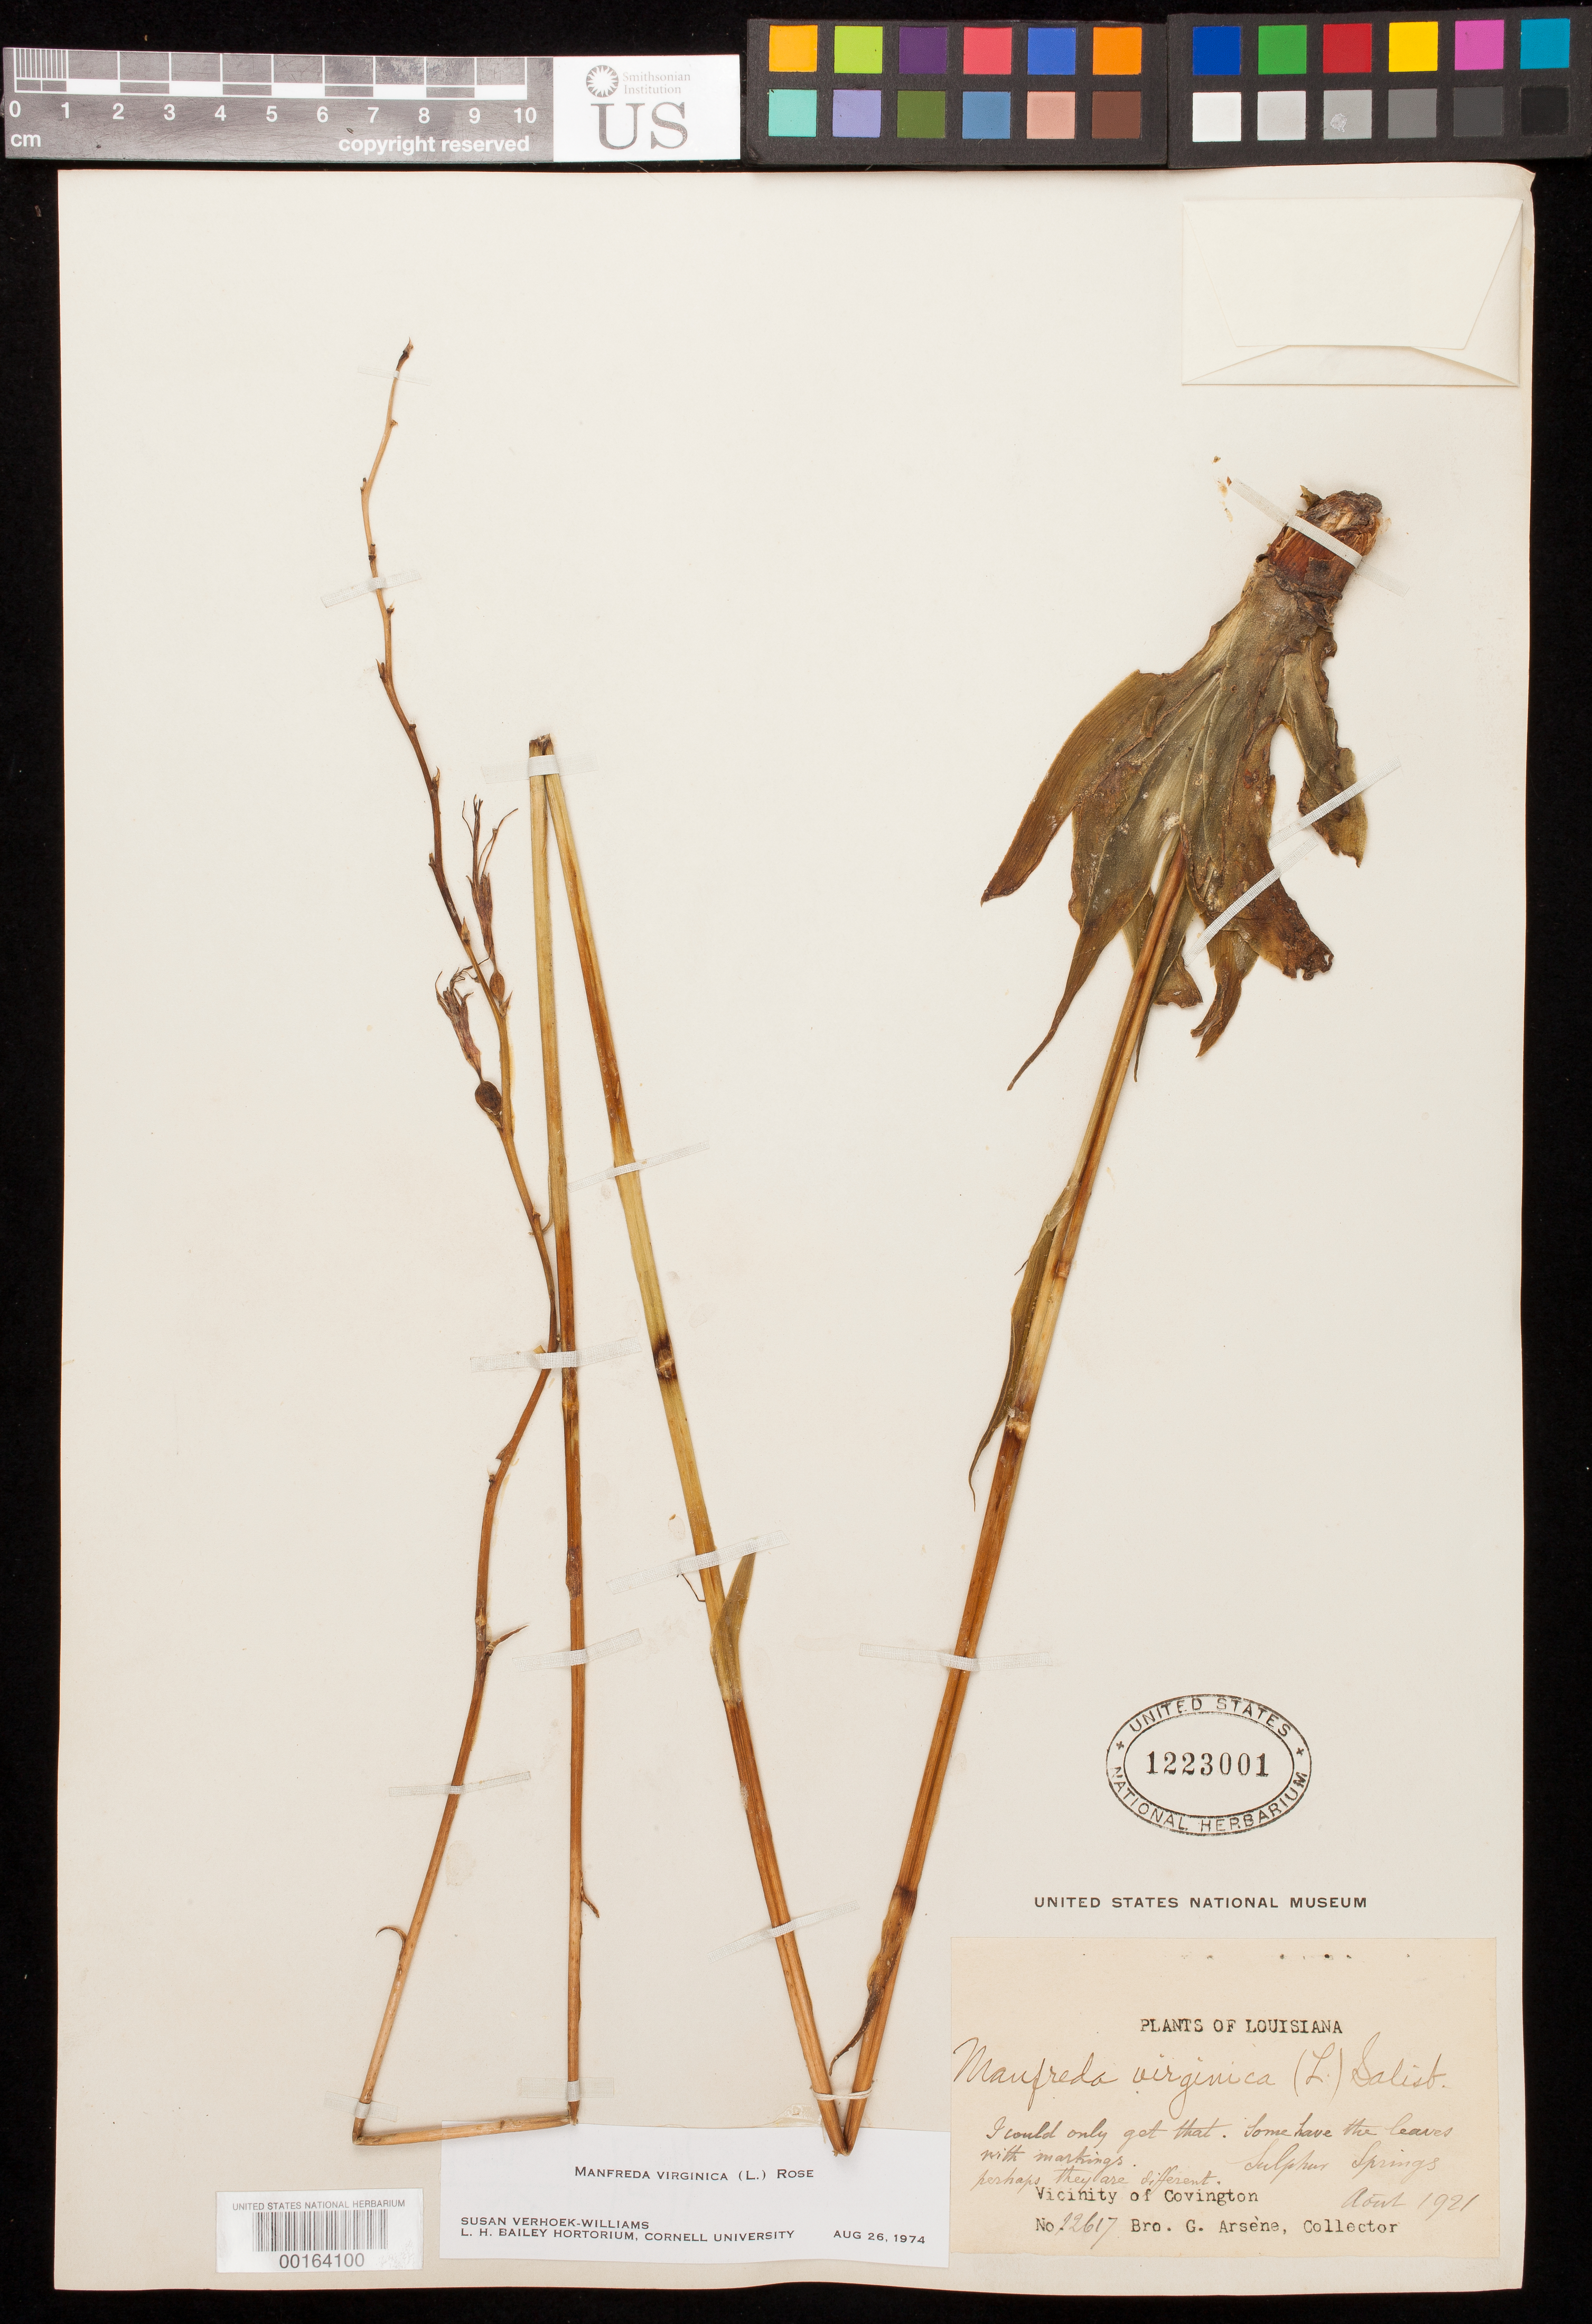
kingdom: Plantae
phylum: Tracheophyta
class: Liliopsida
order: Asparagales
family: Asparagaceae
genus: Manfreda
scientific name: Manfreda virginica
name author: (L.) Salisb. ex Rose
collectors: Bro. G. Arsène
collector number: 22617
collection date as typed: Aug 1921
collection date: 1921-08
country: United States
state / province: Louisiana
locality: Sulphur springs; vicinity of covington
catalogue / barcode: US 1223001